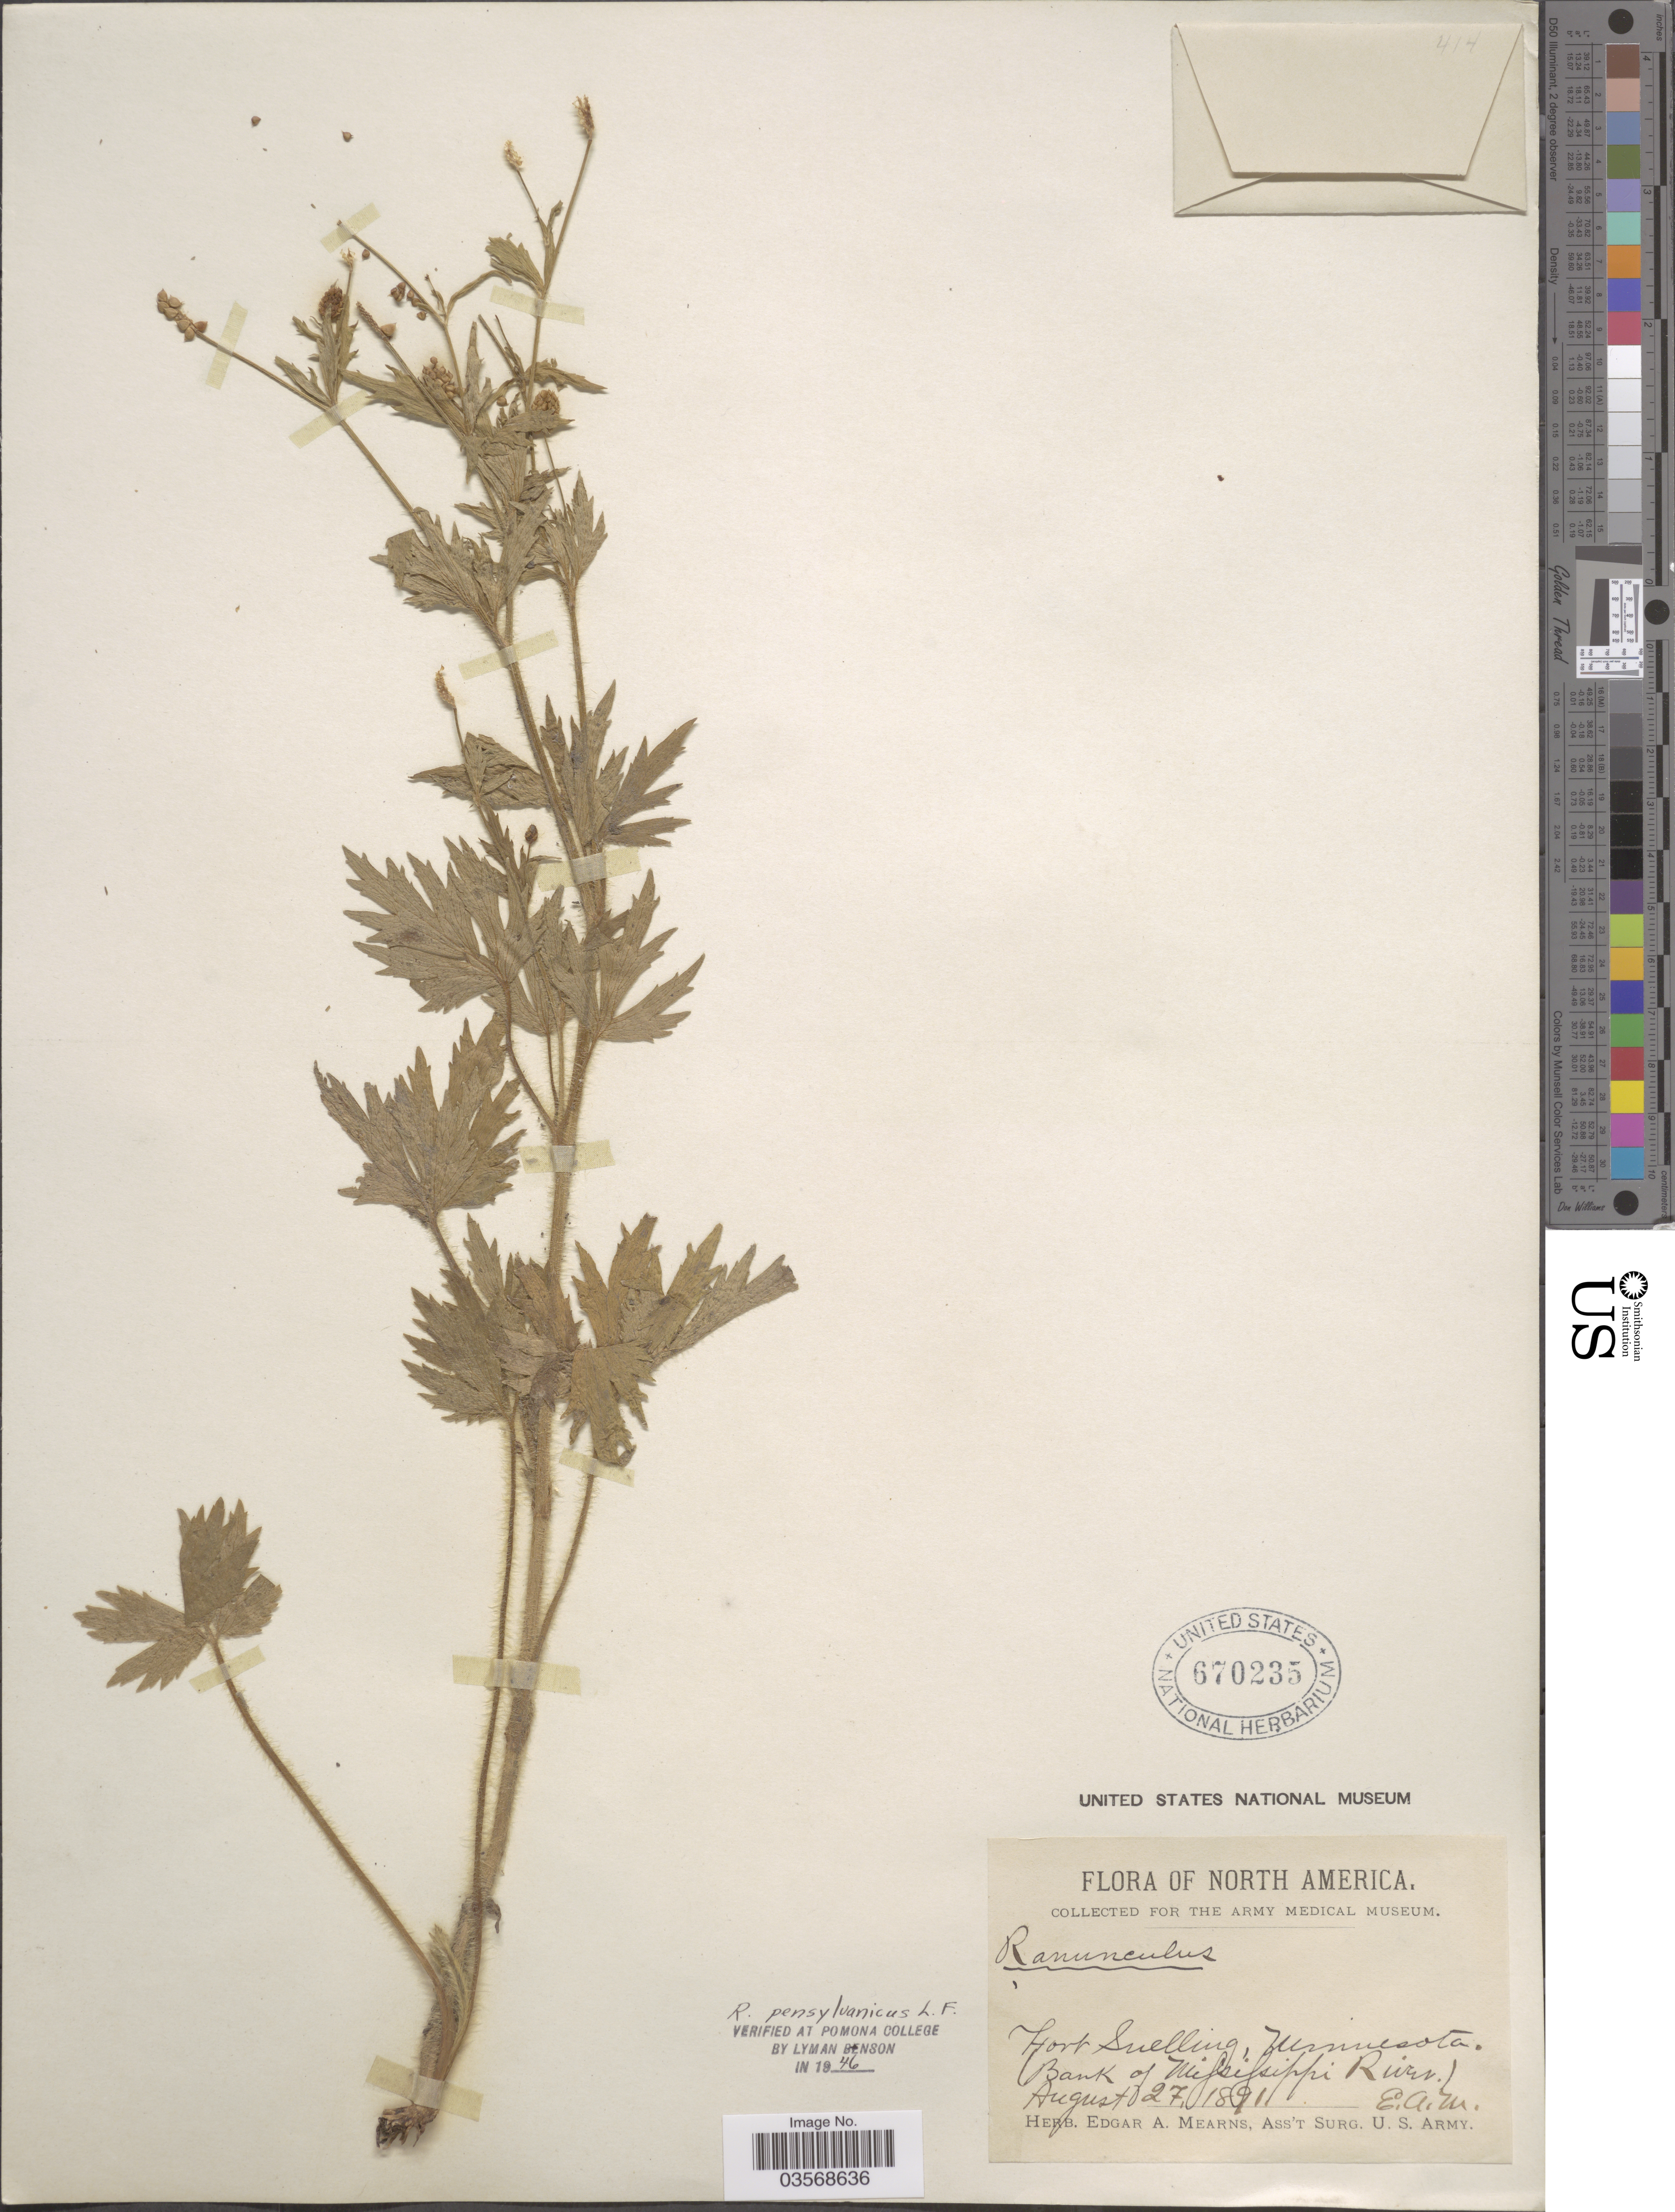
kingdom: Plantae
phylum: Tracheophyta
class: Magnoliopsida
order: Ranunculales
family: Ranunculaceae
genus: Ranunculus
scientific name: Ranunculus pensylvanicus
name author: L. f.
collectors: E. A. Mearns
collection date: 1891-08-27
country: United States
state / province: Minnesota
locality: Fort Snelling. Bank of Mississippi River.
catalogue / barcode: US 670235